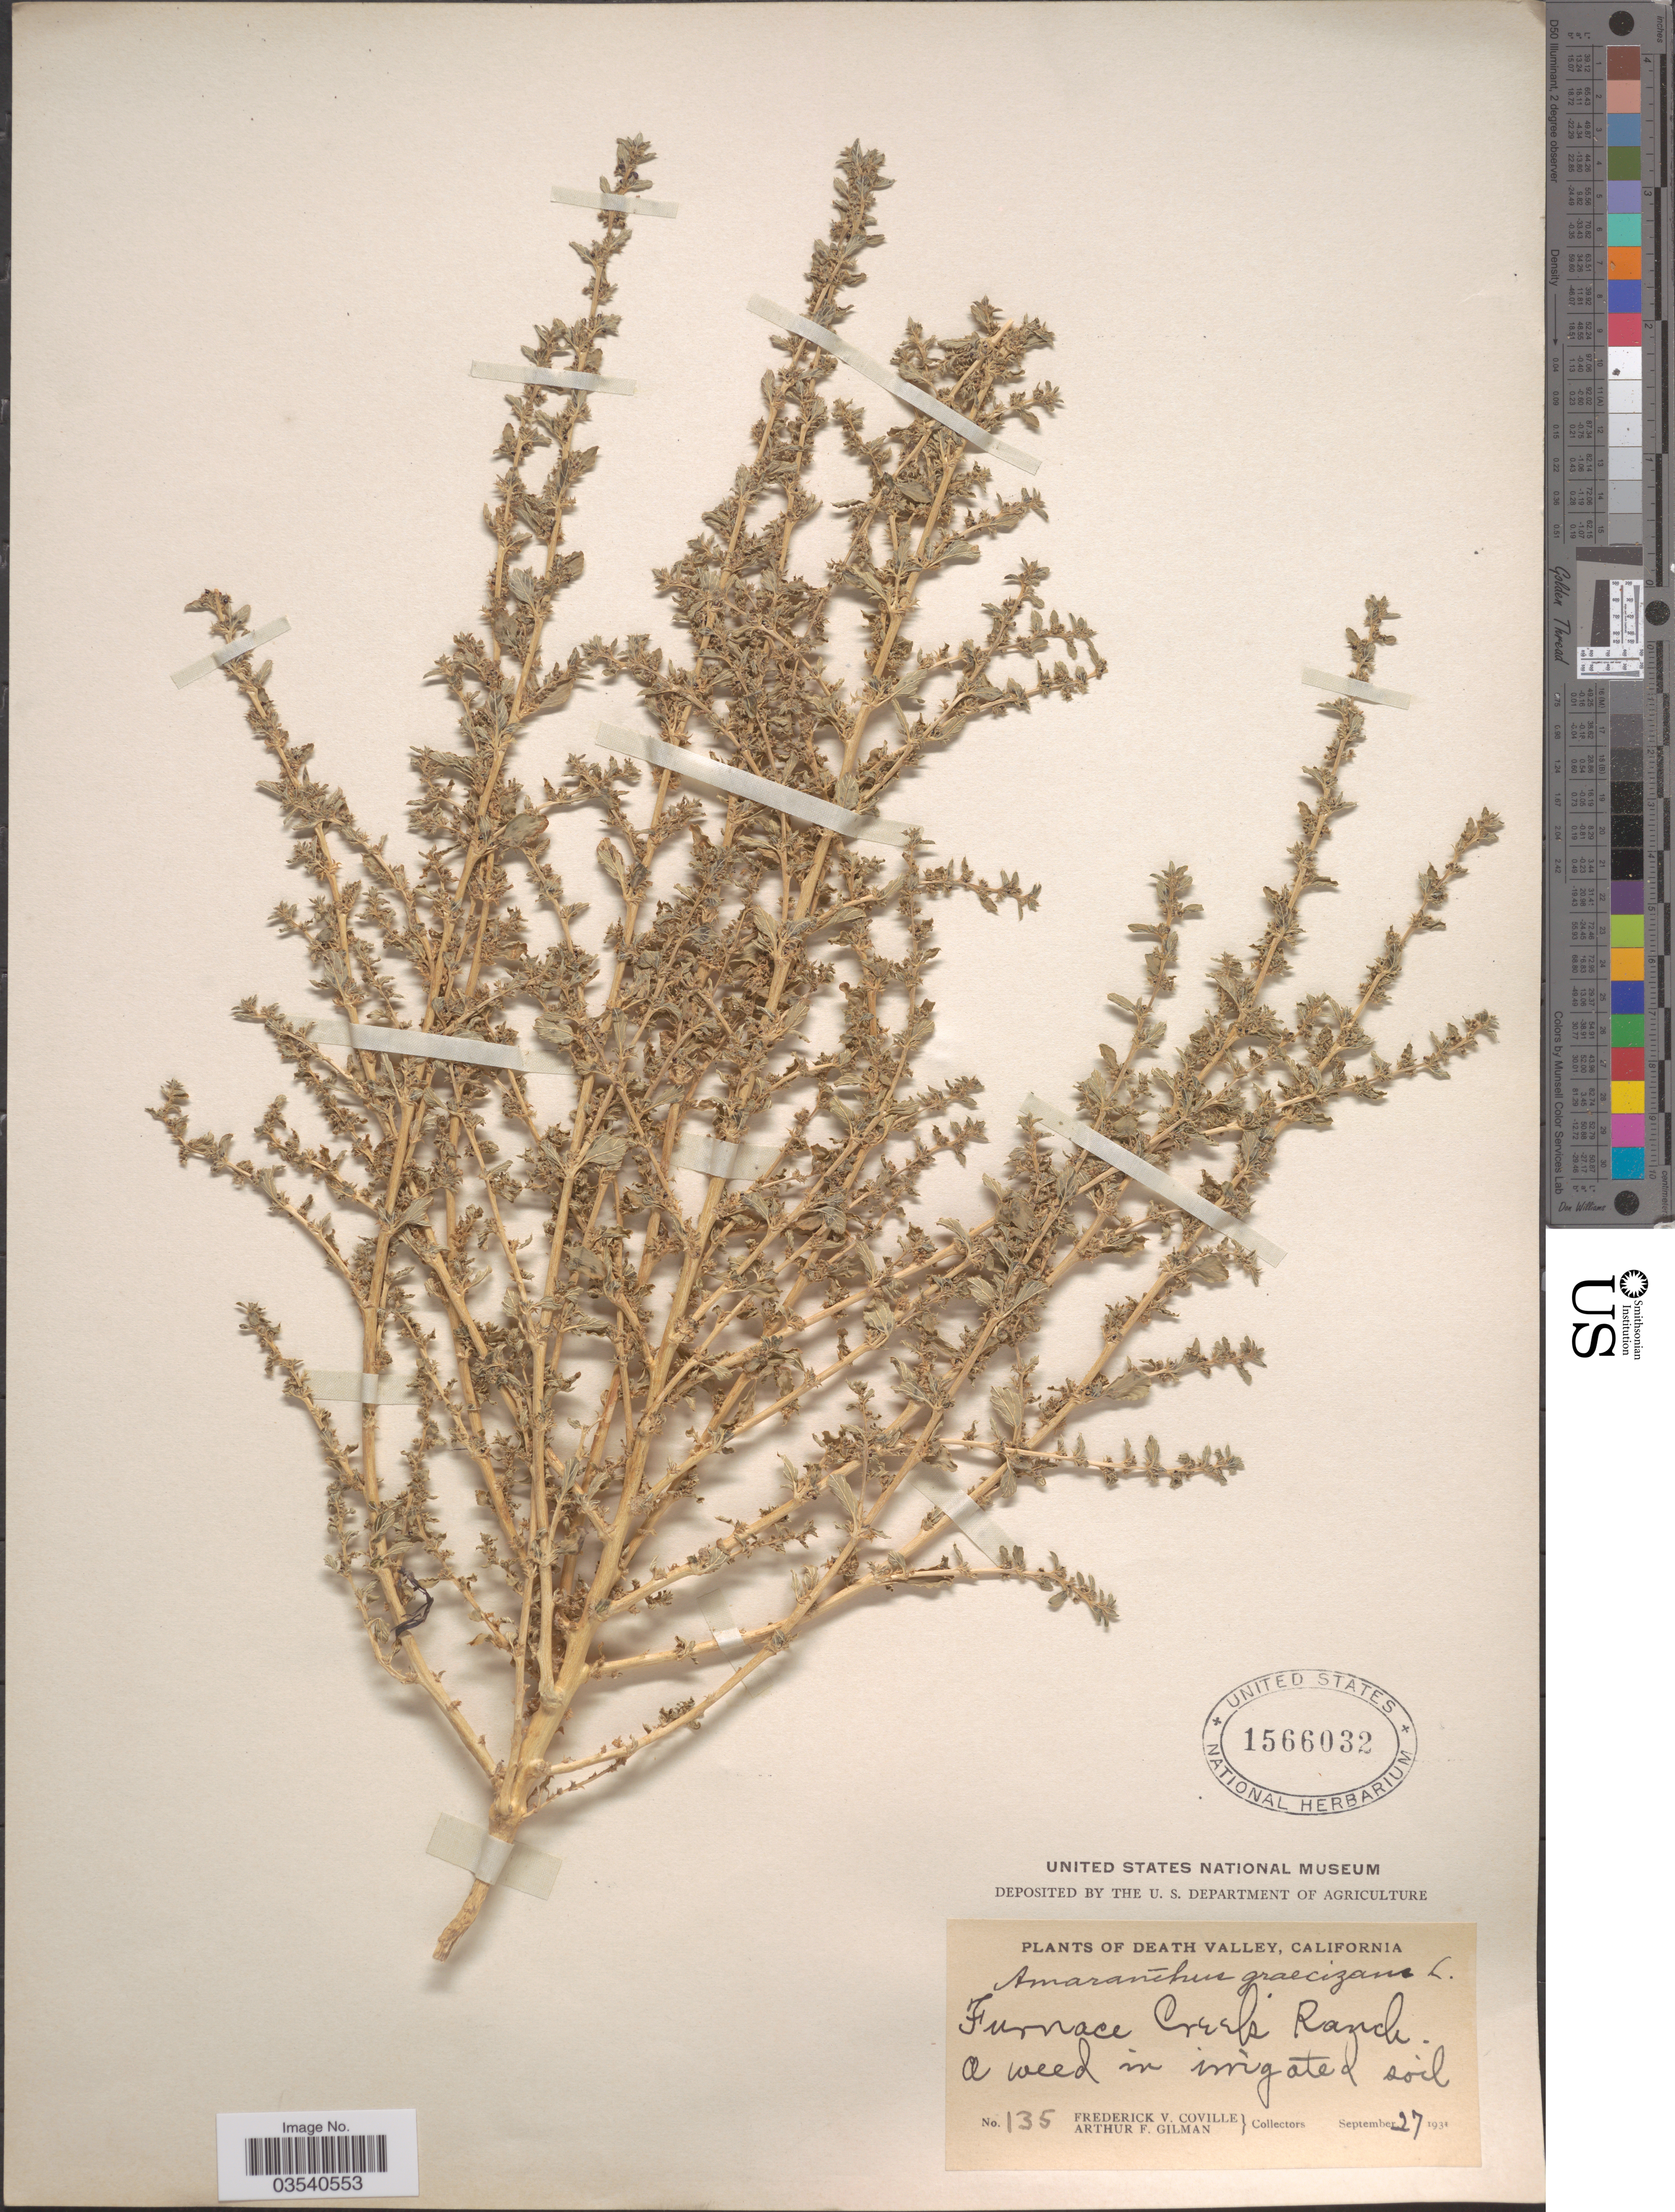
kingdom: Plantae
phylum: Tracheophyta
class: Magnoliopsida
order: Caryophyllales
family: Amaranthaceae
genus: Amaranthus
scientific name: Amaranthus graecizans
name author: L.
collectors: F. V. Coville & A. Gilman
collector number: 135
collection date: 1931-09-27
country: United States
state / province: California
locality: Death Valley. Furnace Creek Ranch.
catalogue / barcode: US 1566032